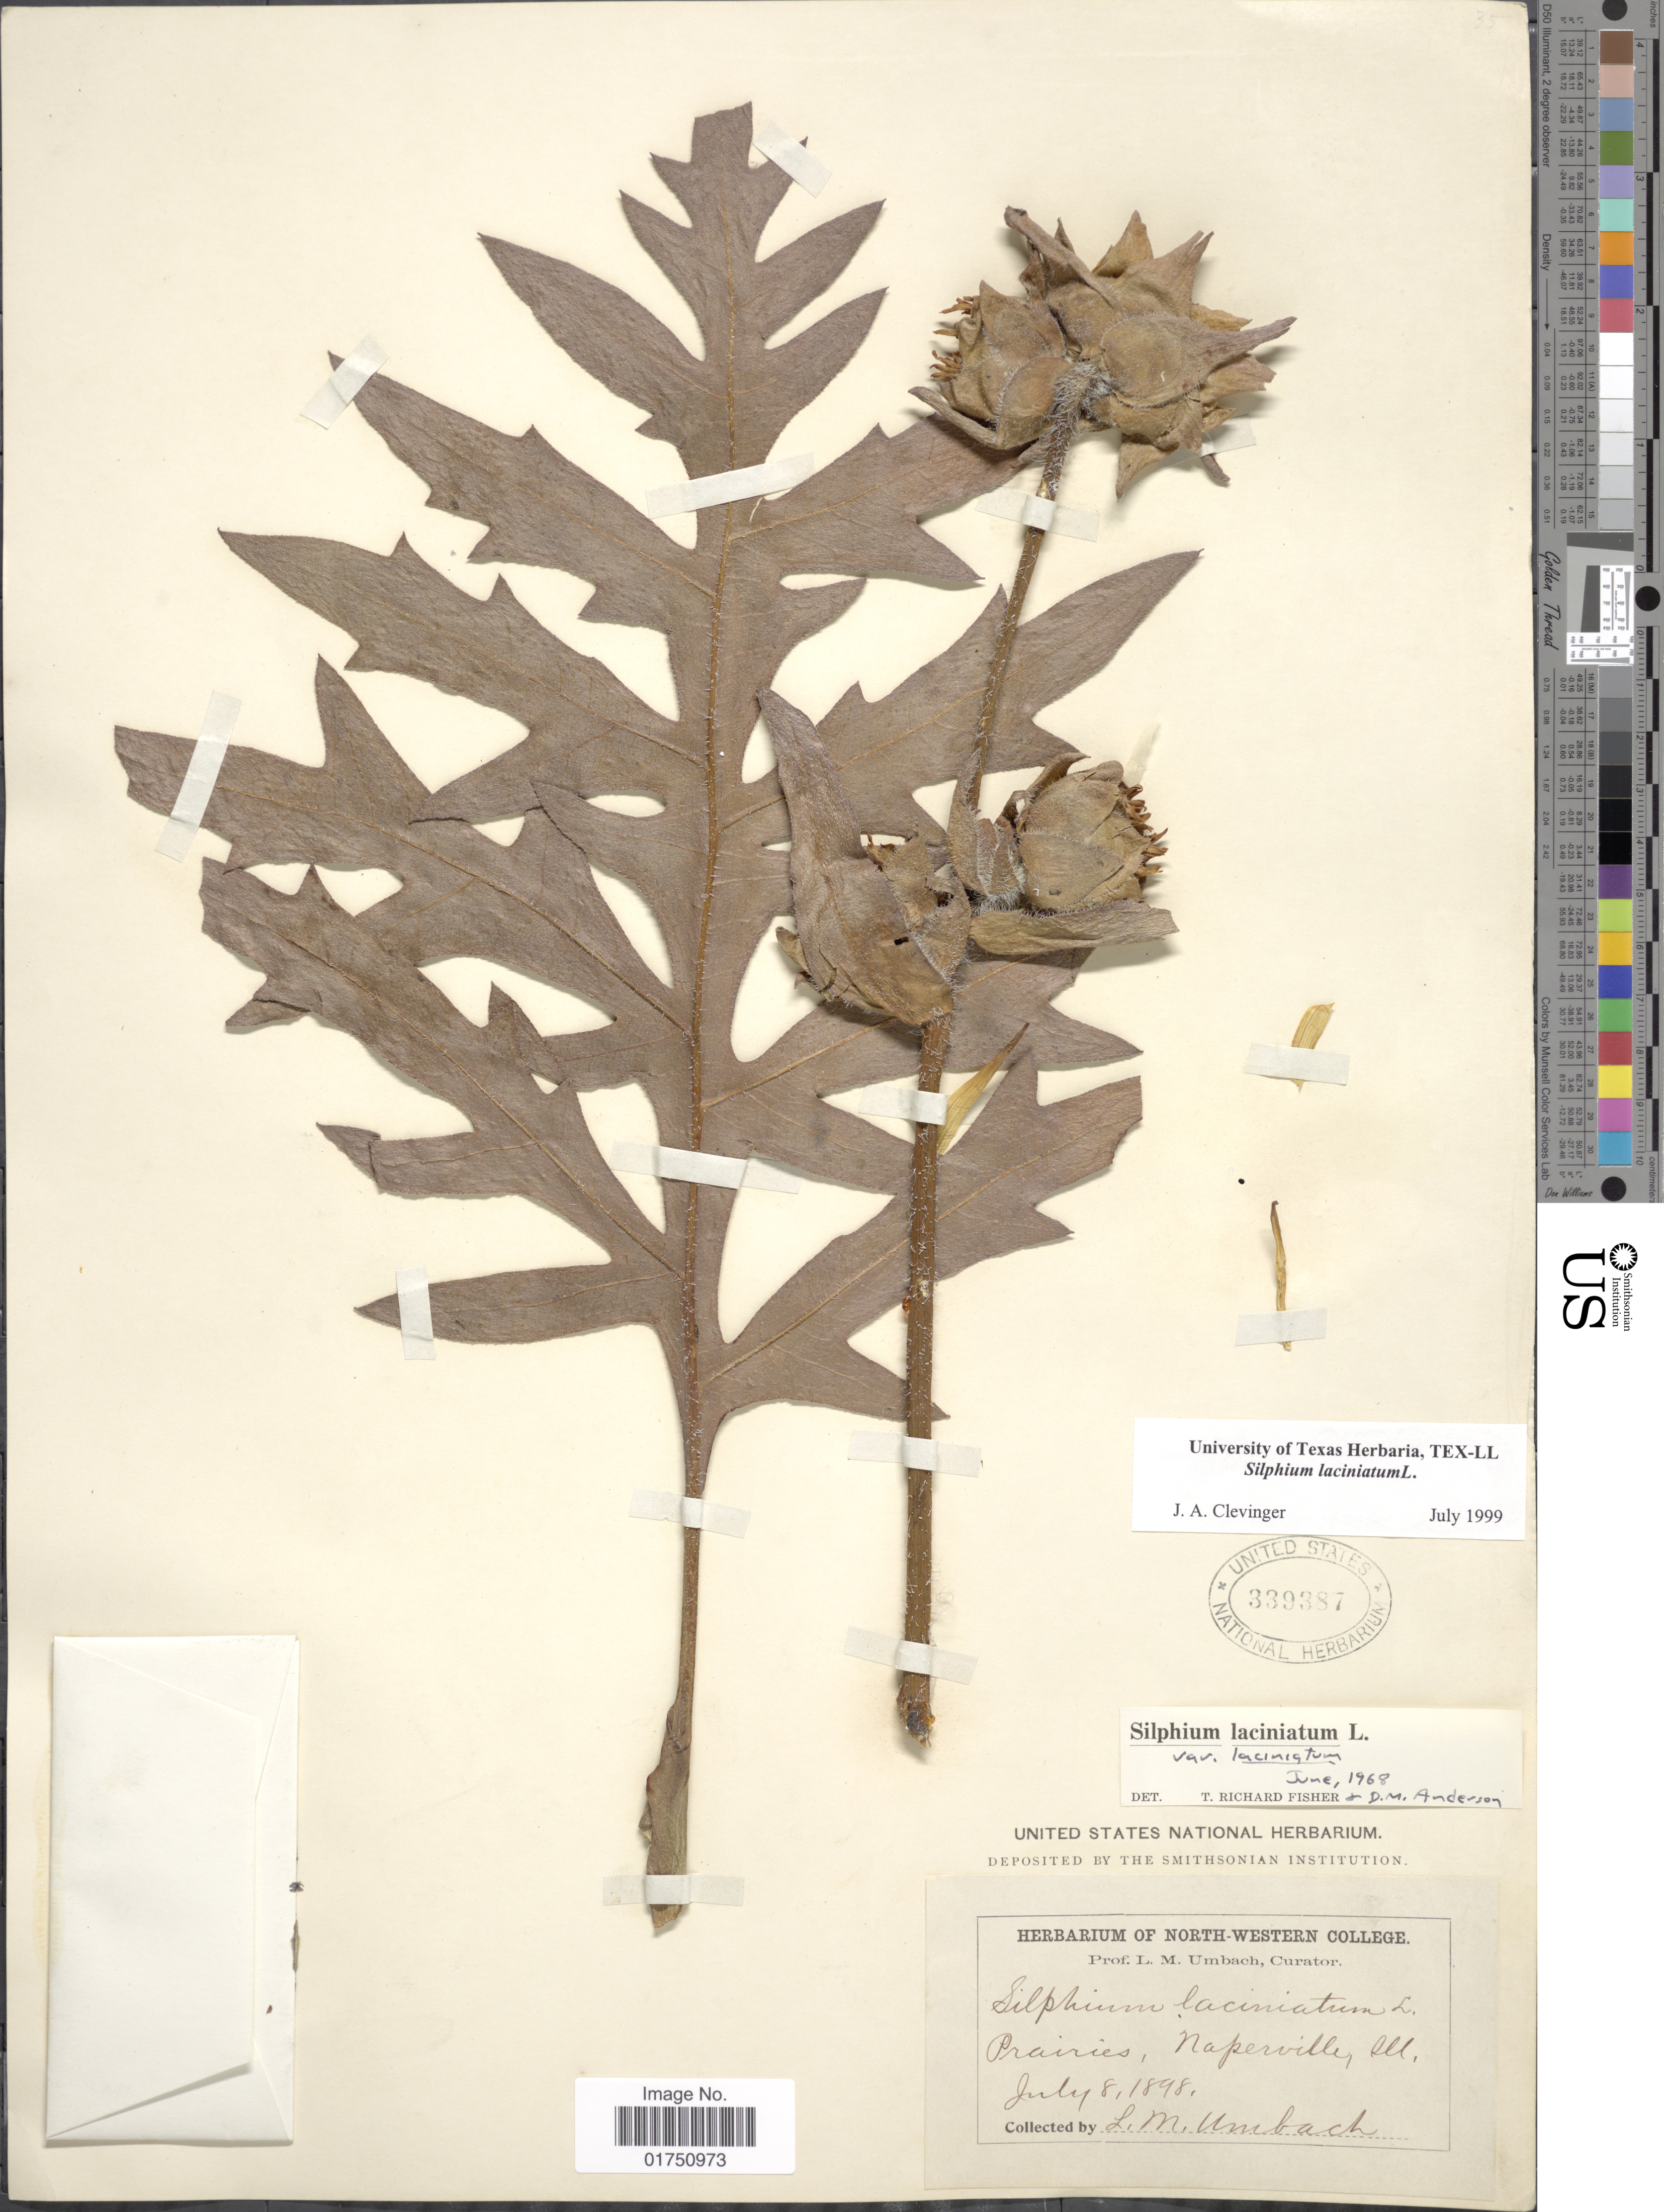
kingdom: Plantae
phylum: Tracheophyta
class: Magnoliopsida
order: Asterales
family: Asteraceae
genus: Silphium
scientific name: Silphium laciniatum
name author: L.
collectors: L. M. Umbach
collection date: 1898-07-08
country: United States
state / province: Illinois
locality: Prairies, Naperville, Ill.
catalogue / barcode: US 339387